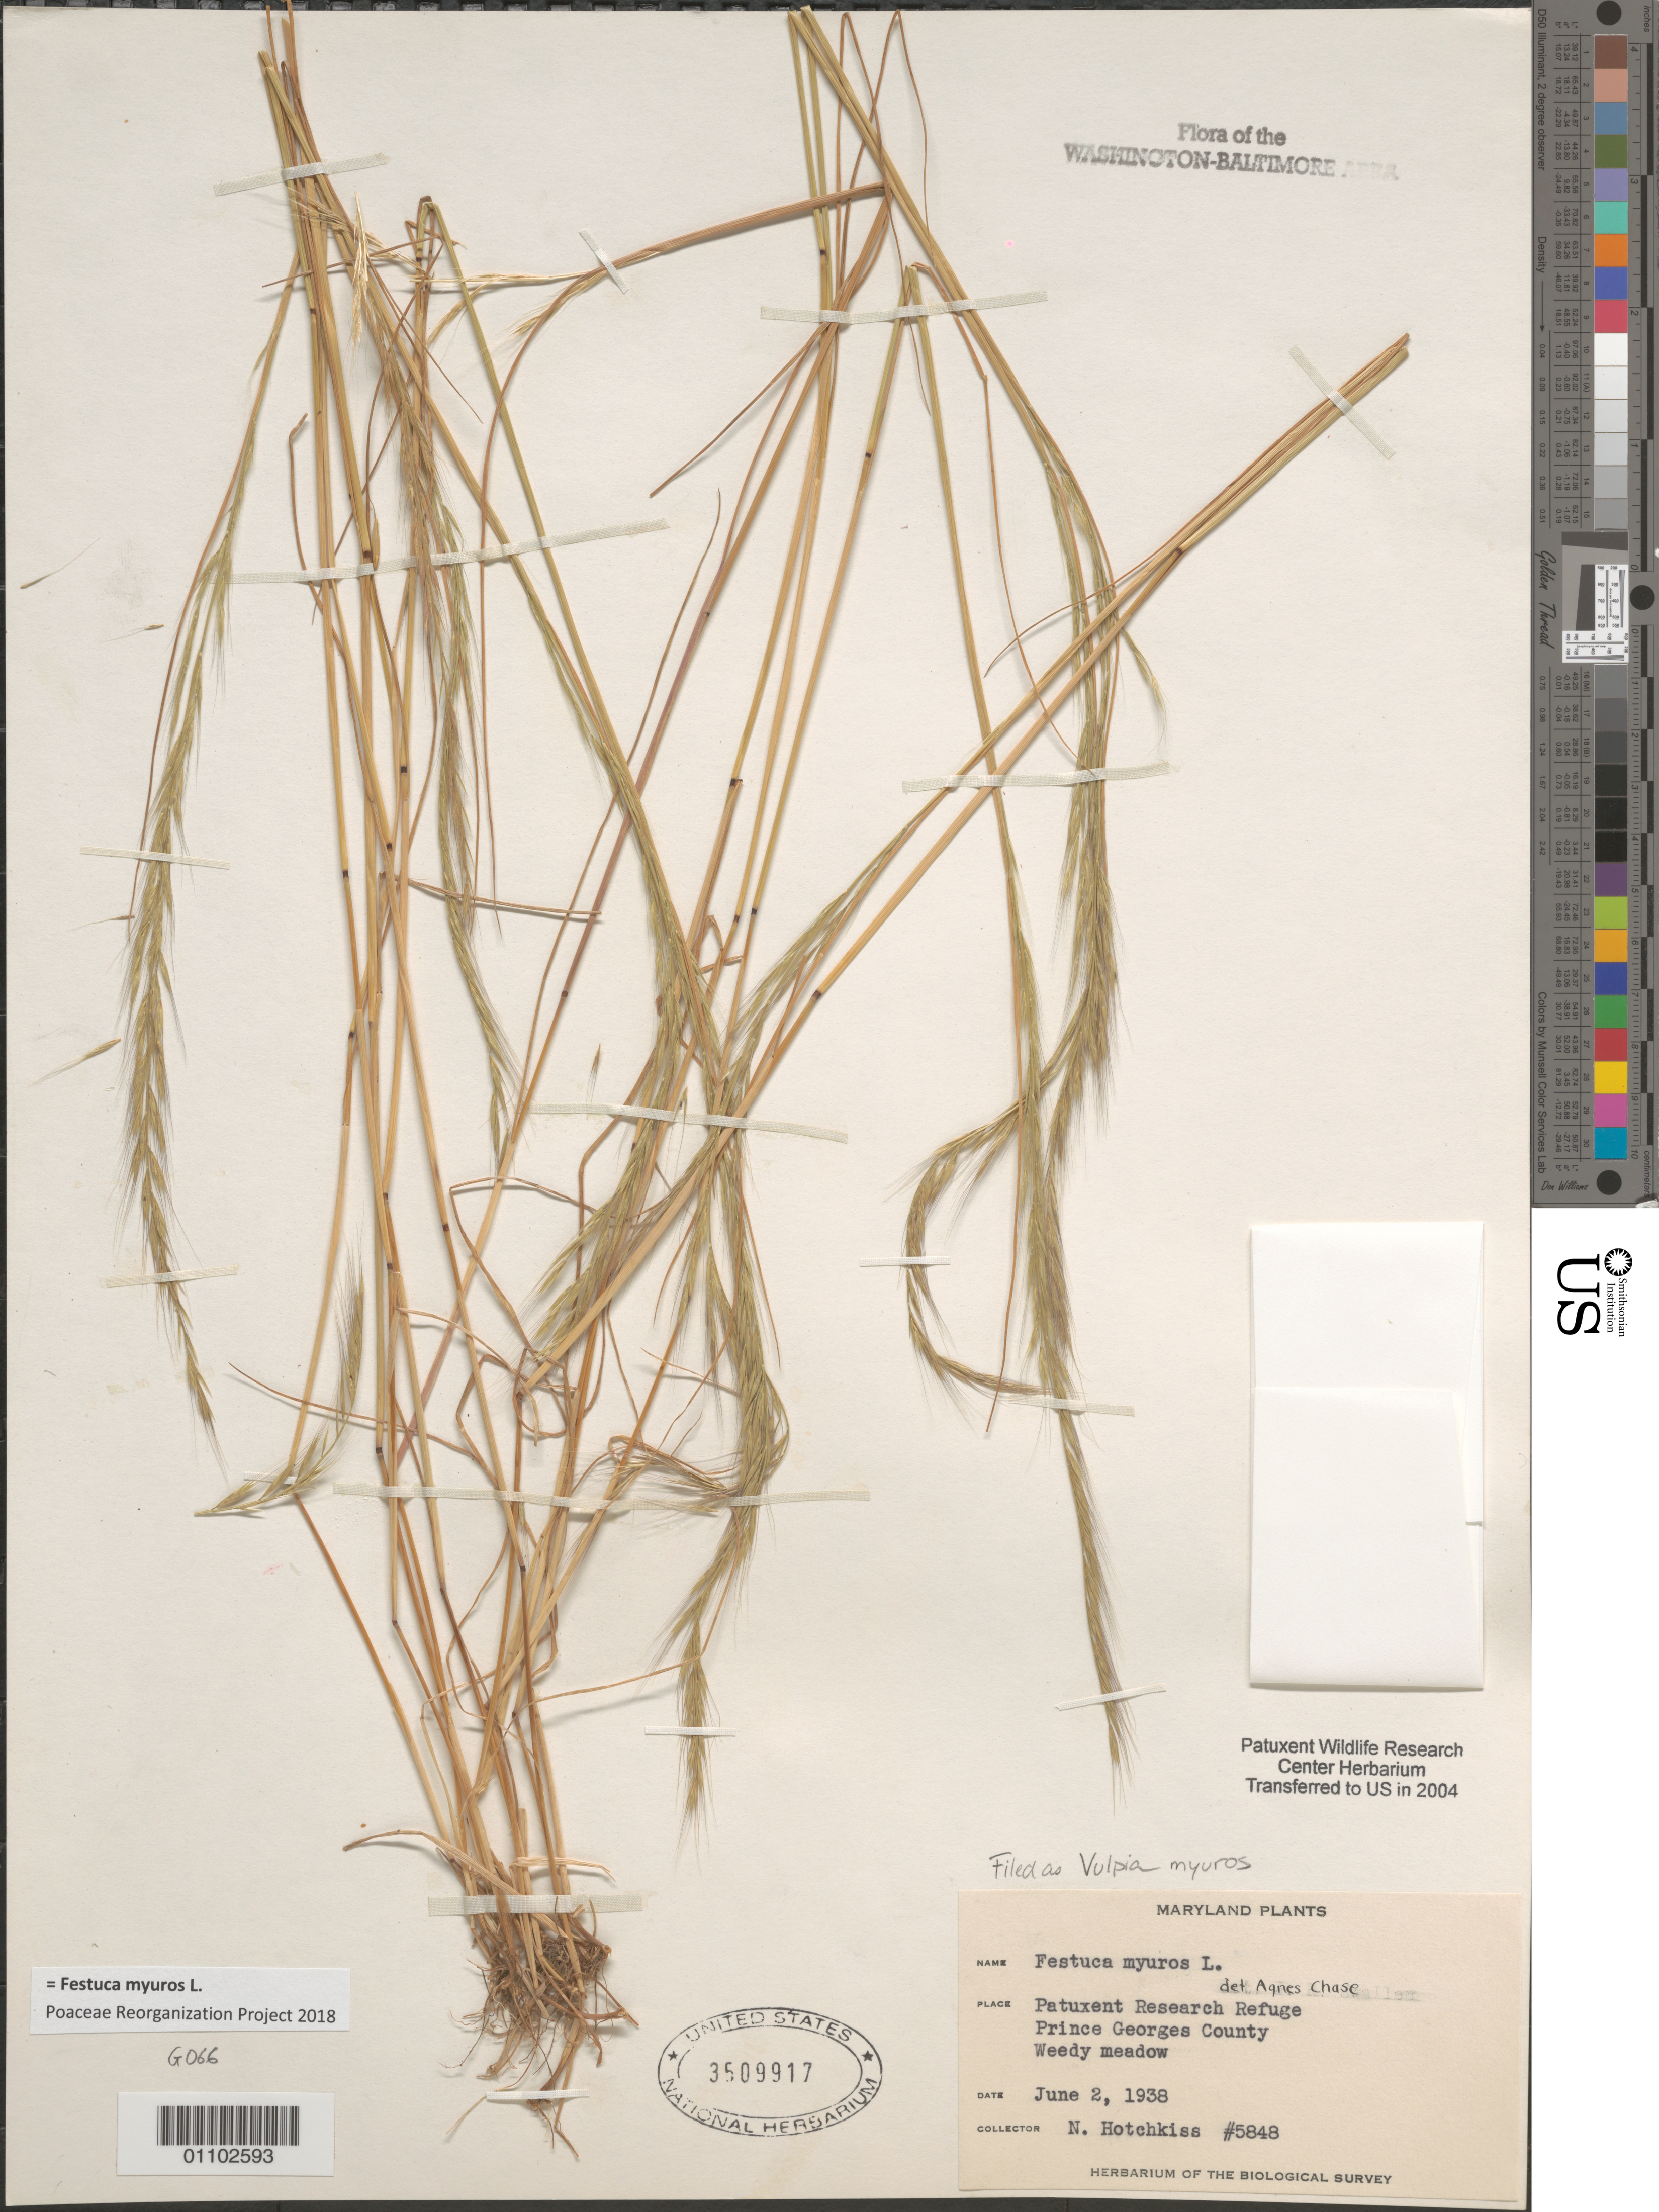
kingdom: Plantae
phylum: Tracheophyta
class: Liliopsida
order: Poales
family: Poaceae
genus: Festuca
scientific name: Festuca myuros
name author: L.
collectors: N. Hotchkiss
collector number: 5848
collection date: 1938-06-02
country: United States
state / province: Maryland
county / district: Prince George's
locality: Patuxent Research Refuge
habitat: Weedy meadow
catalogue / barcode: US 3509917